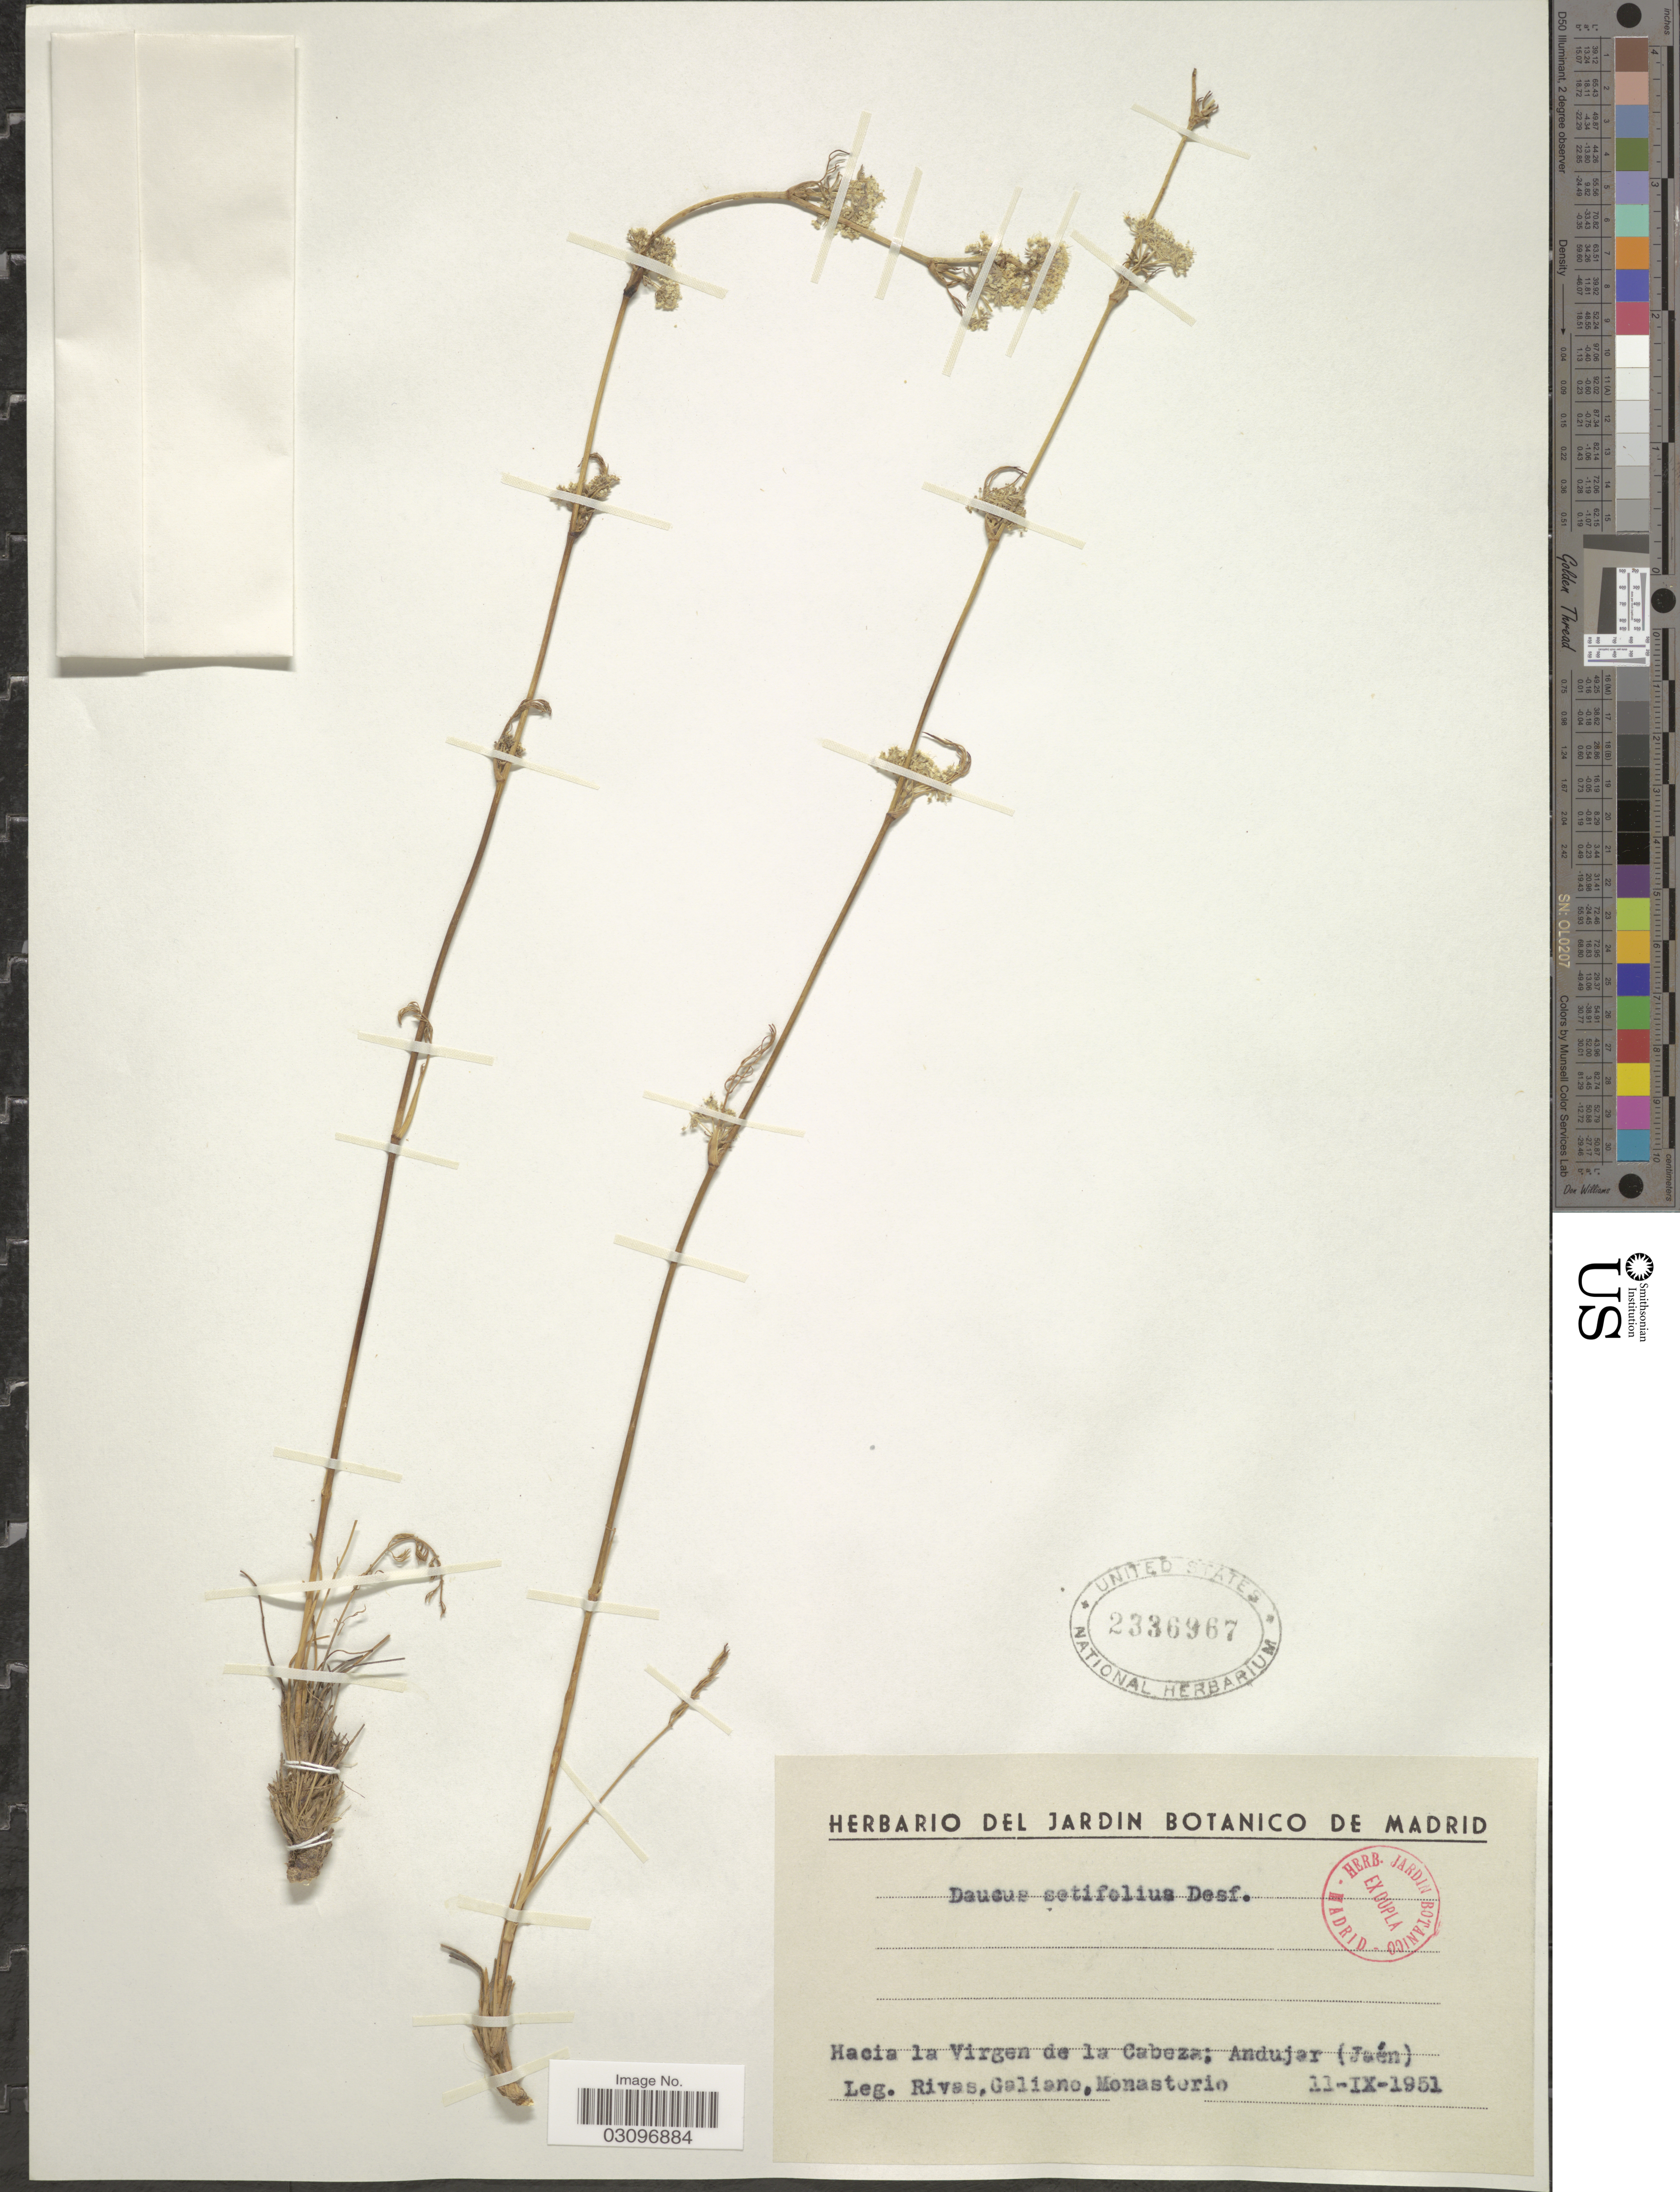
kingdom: Plantae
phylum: Tracheophyta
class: Magnoliopsida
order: Apiales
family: Apiaceae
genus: Daucus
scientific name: Daucus setifolius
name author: Desf.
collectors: Rivas, Galiano & Monasterio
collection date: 1951-09-11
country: Spain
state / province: Madrid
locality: Hacia la Virgen de la Cabeza; Andujar (Jaén).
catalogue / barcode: US 2336967